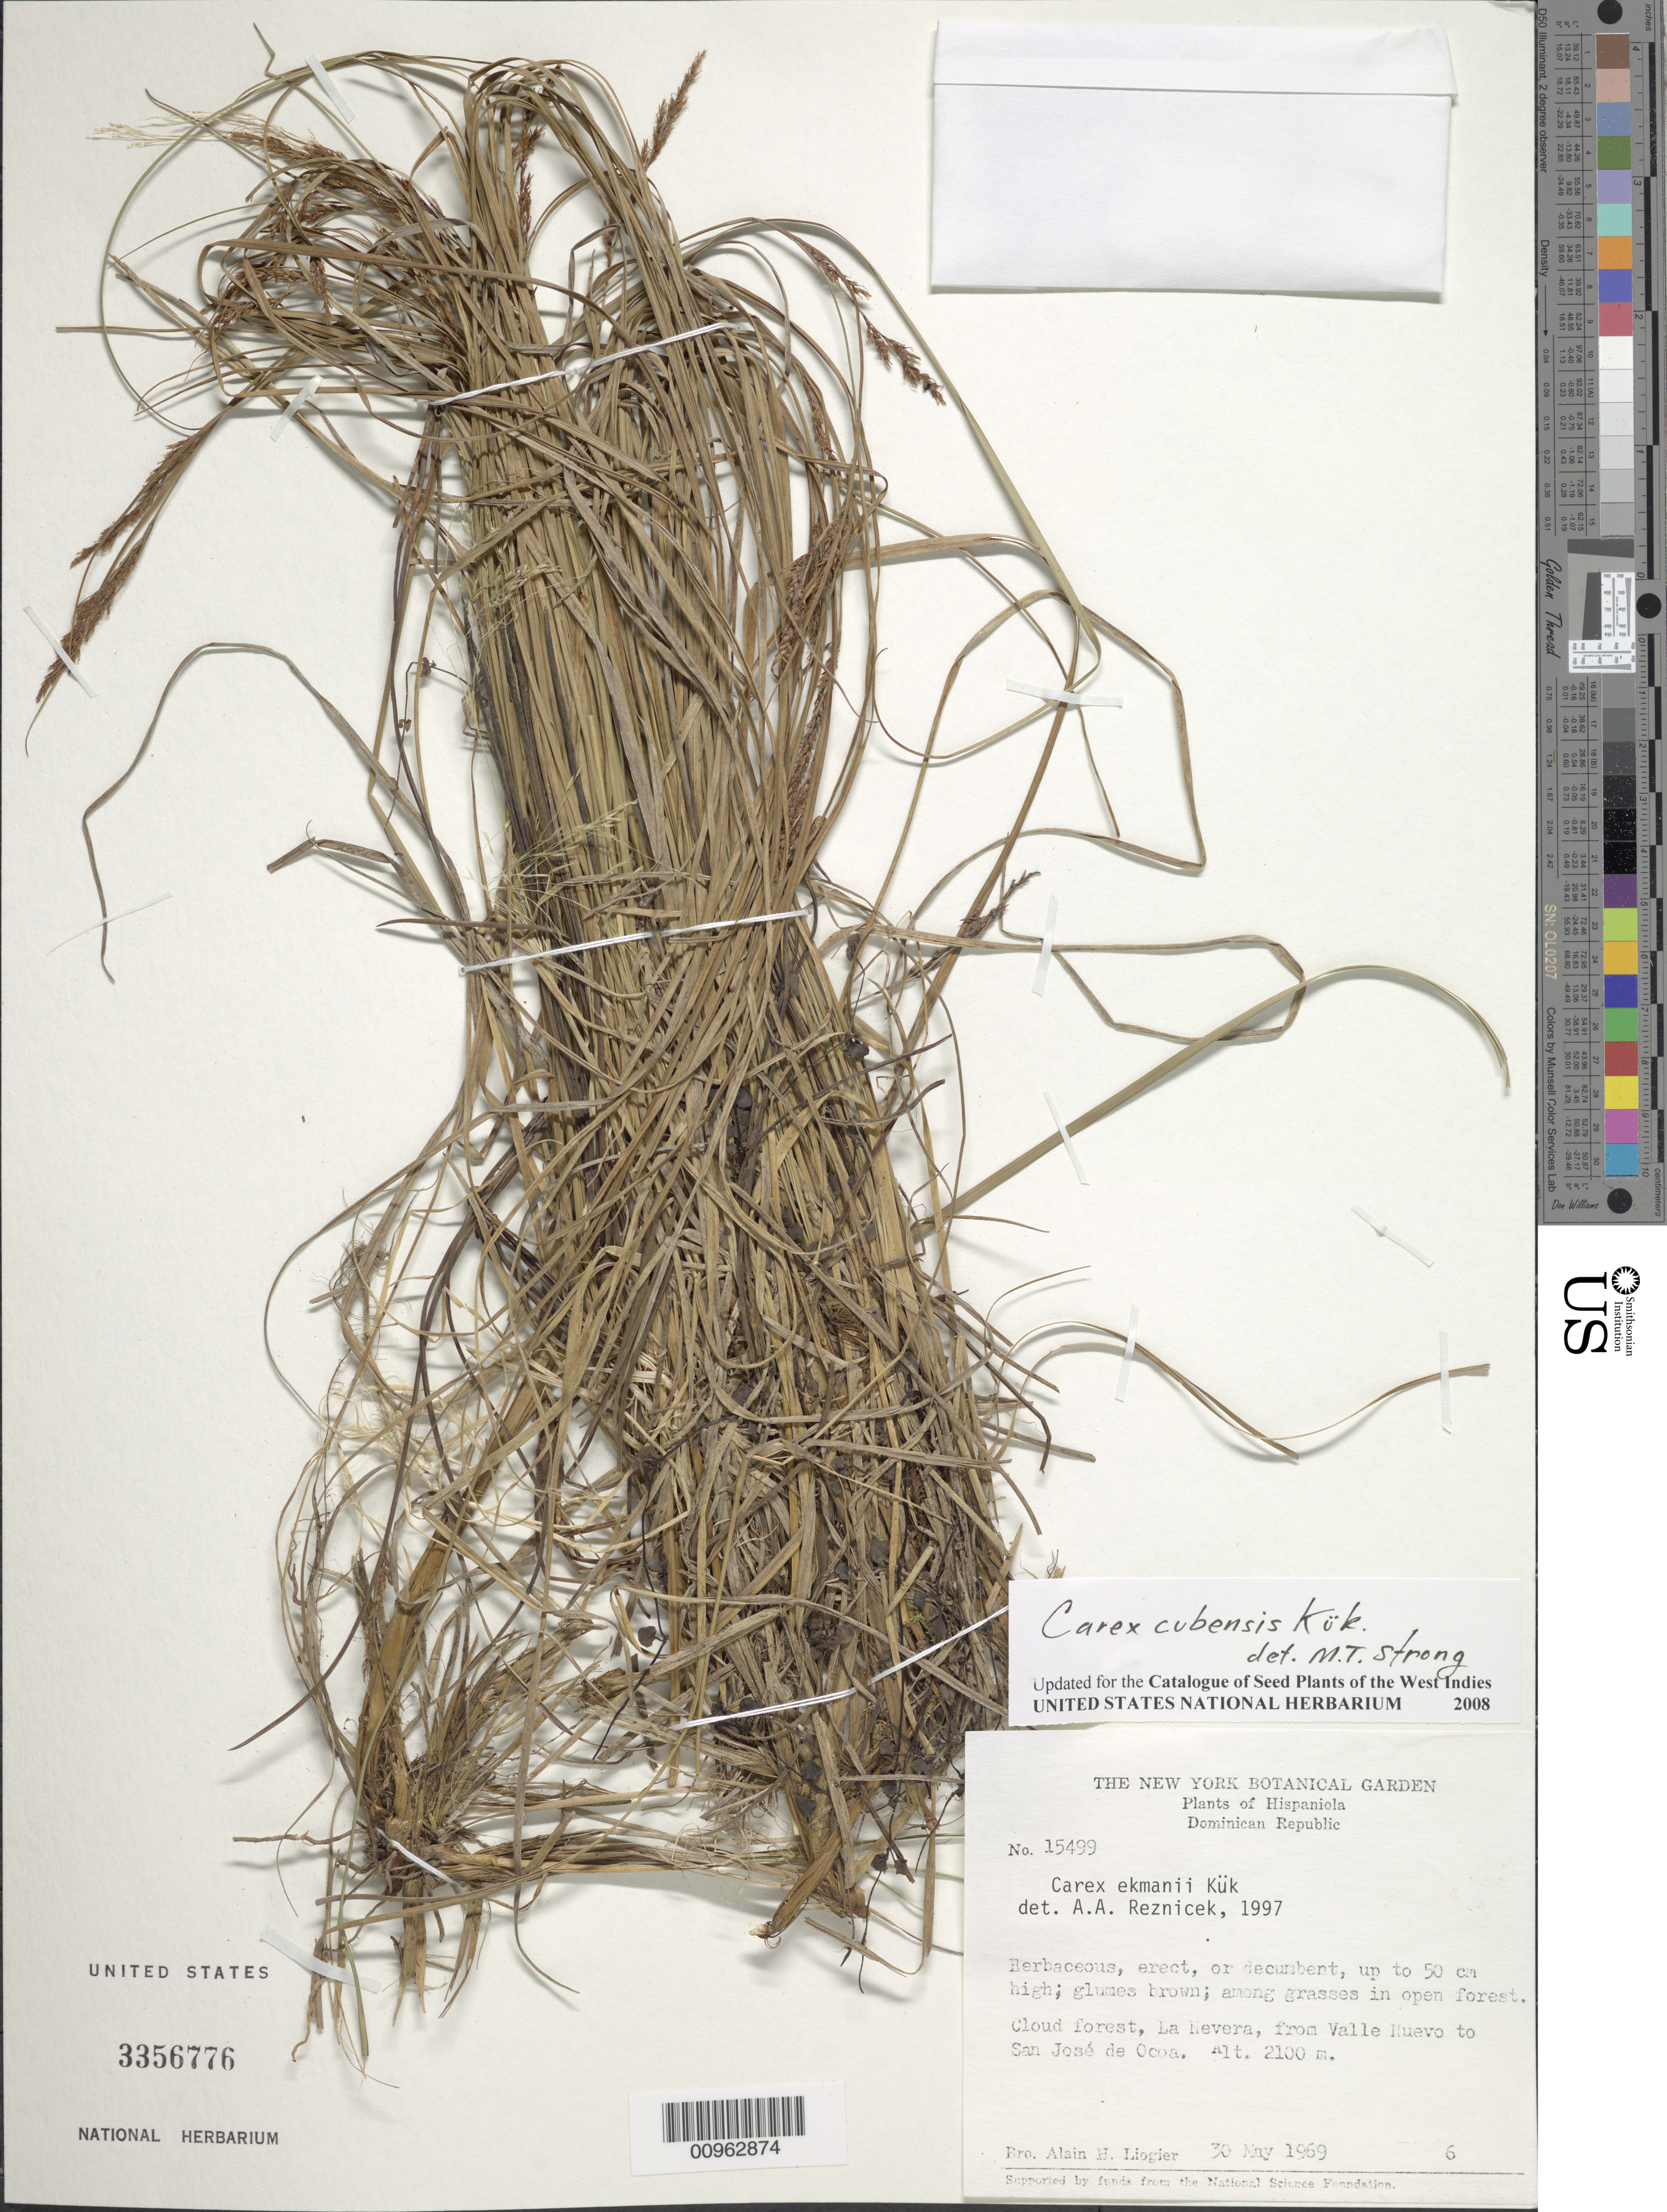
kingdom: Plantae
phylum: Tracheophyta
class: Liliopsida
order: Poales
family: Cyperaceae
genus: Carex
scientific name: Carex cubensis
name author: Kük.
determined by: Strong, M. T., (US), Smithsonian Institution - National Museum of Natural History (UNITED STATES)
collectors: A. H. Liogier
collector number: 15499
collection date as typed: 30 May 1969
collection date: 1969-05-30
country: Dominican Republic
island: Hispaniola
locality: La Nevera, from Valle Nuevo to San José de Ocoa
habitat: Cloud forest, among grasses in open forest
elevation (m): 2100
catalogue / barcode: US 3356776